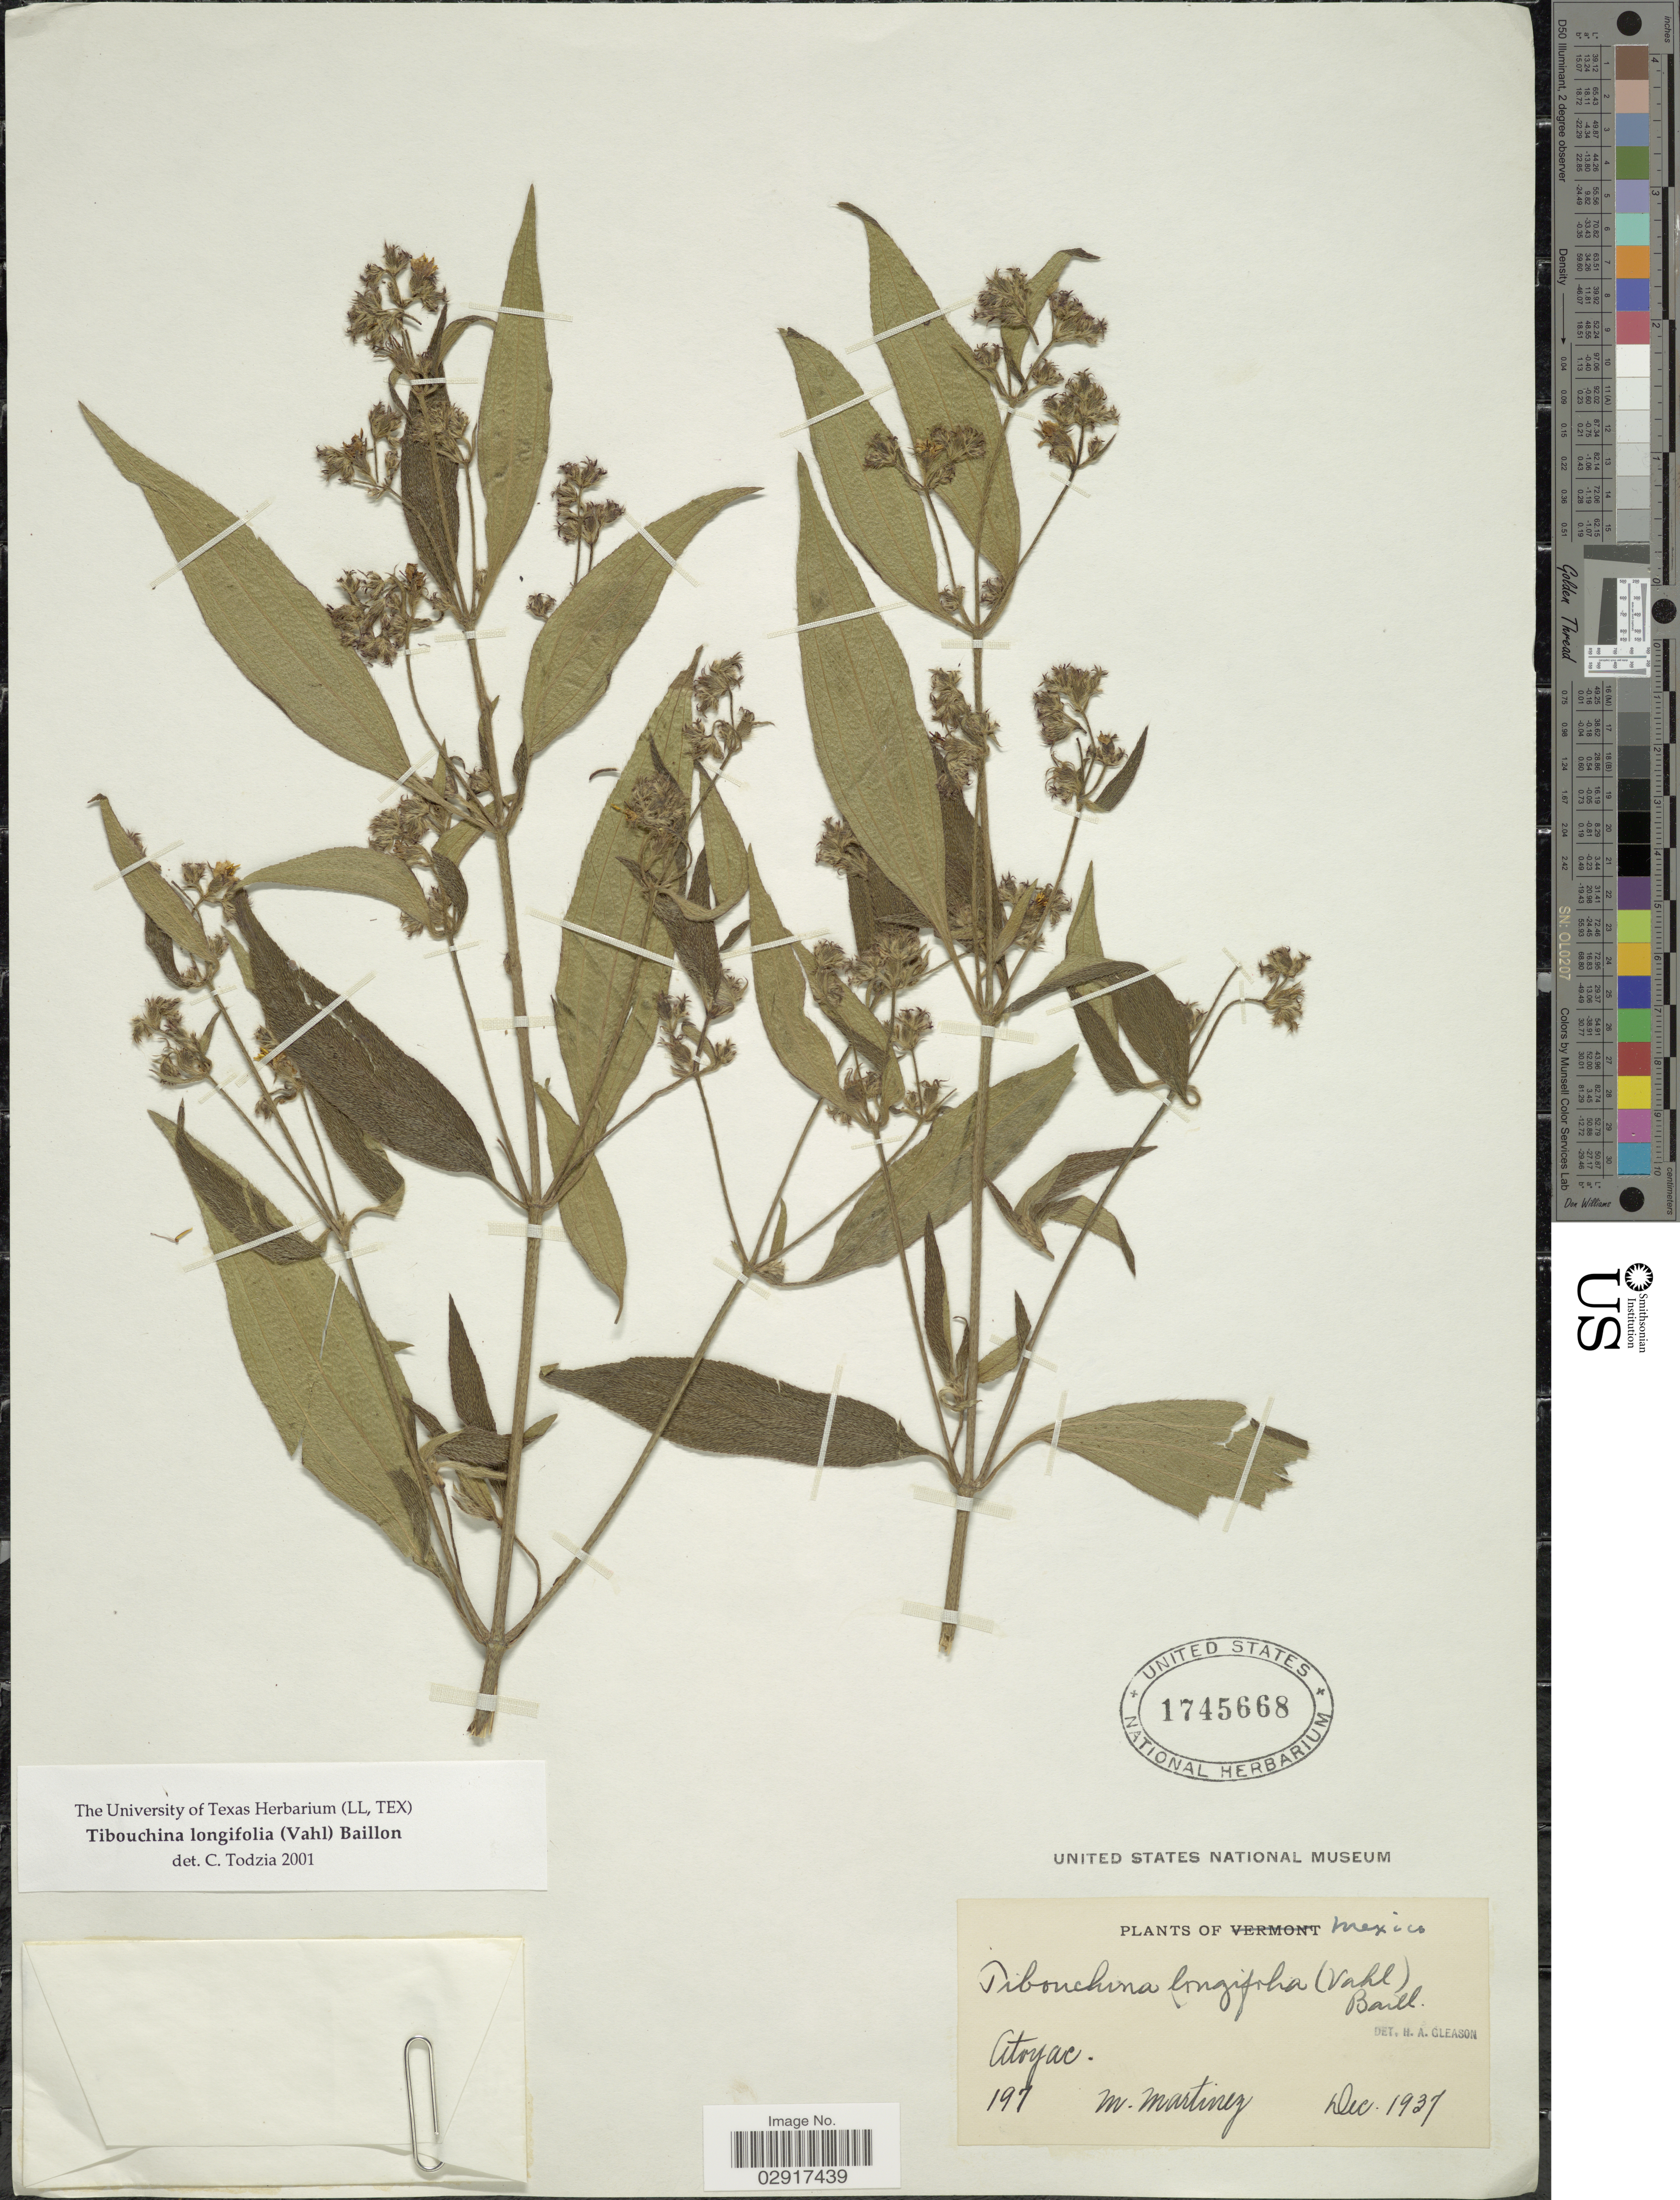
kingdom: Plantae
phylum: Tracheophyta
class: Magnoliopsida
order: Myrtales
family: Melastomataceae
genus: Chaetogastra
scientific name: Chaetogastra longifolia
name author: (Vahl) DC.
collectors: M. Martínez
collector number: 197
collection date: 1937-12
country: Mexico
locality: Atoyac.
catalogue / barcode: US 1745668